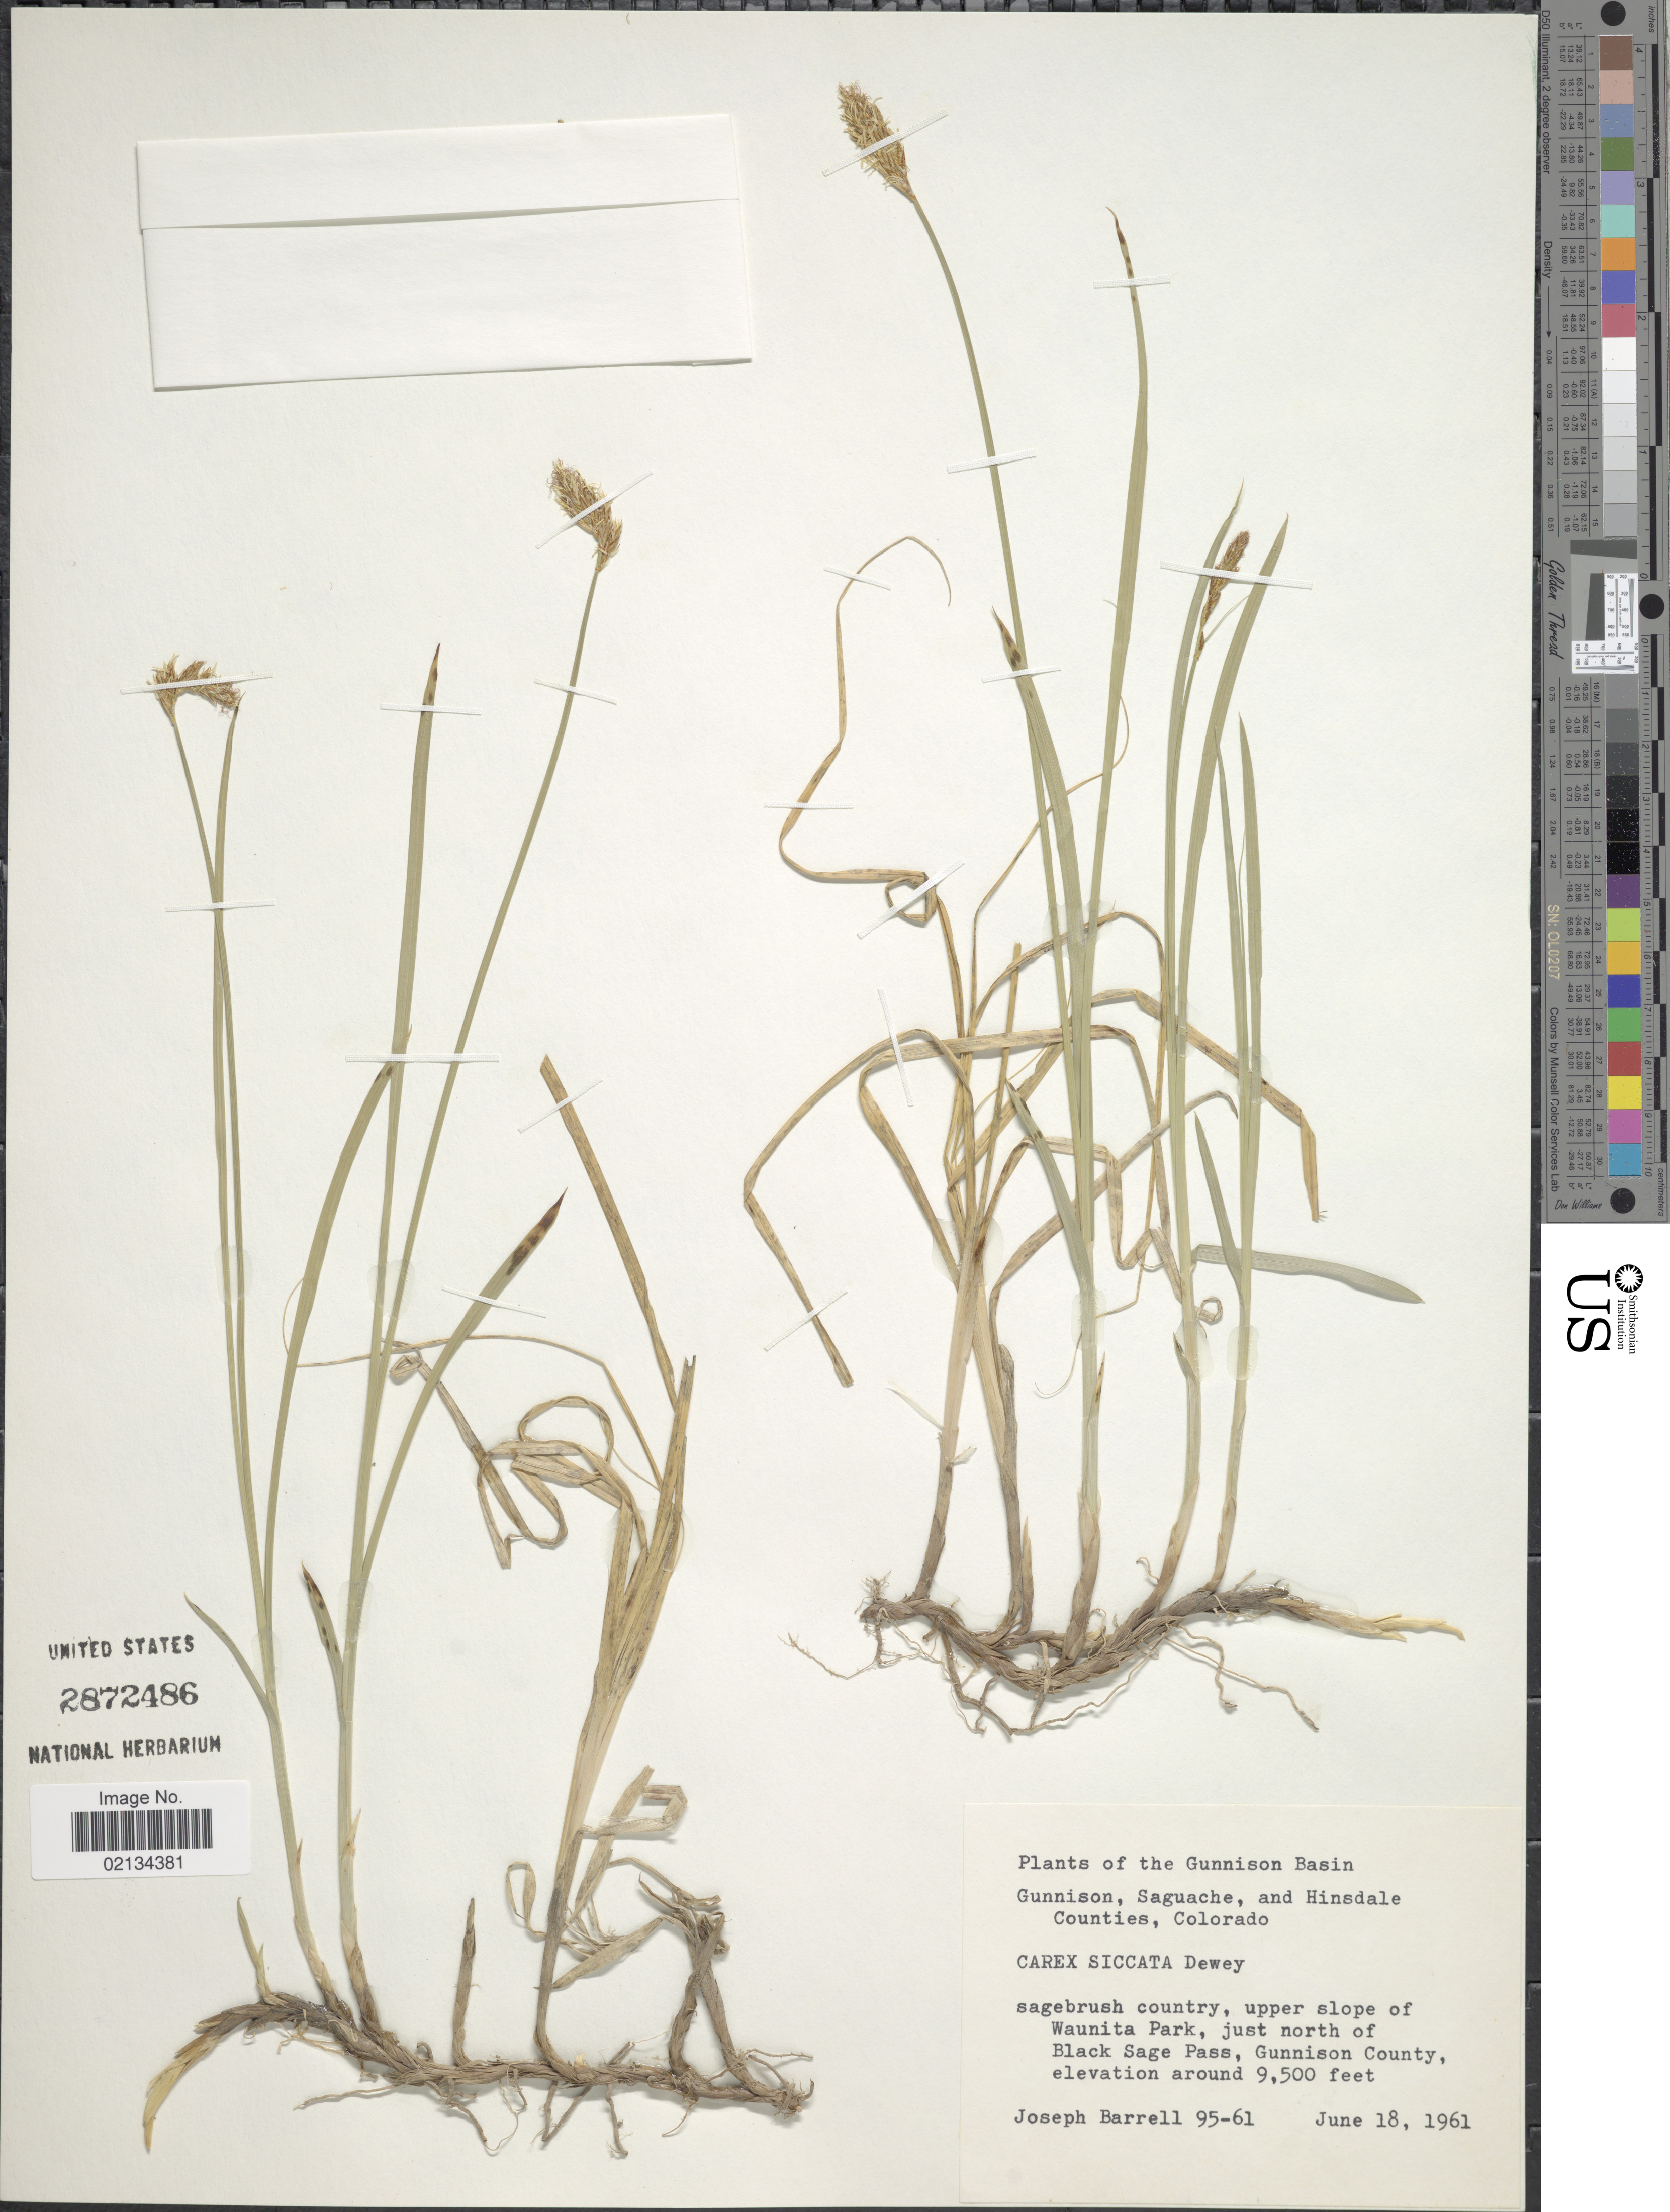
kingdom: Plantae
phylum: Tracheophyta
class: Liliopsida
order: Poales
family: Cyperaceae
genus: Carex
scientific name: Carex siccata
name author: Dewey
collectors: J. Barrell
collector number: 95-61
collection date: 1961-06-18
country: United States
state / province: Colorado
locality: The Gunnison Basin, Gunnison, Saguache, and Hinsdale Counties, upper slope of Waunita Park, just north of Black Sage Passm Gunnison County.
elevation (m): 2896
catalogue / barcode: US 2872486